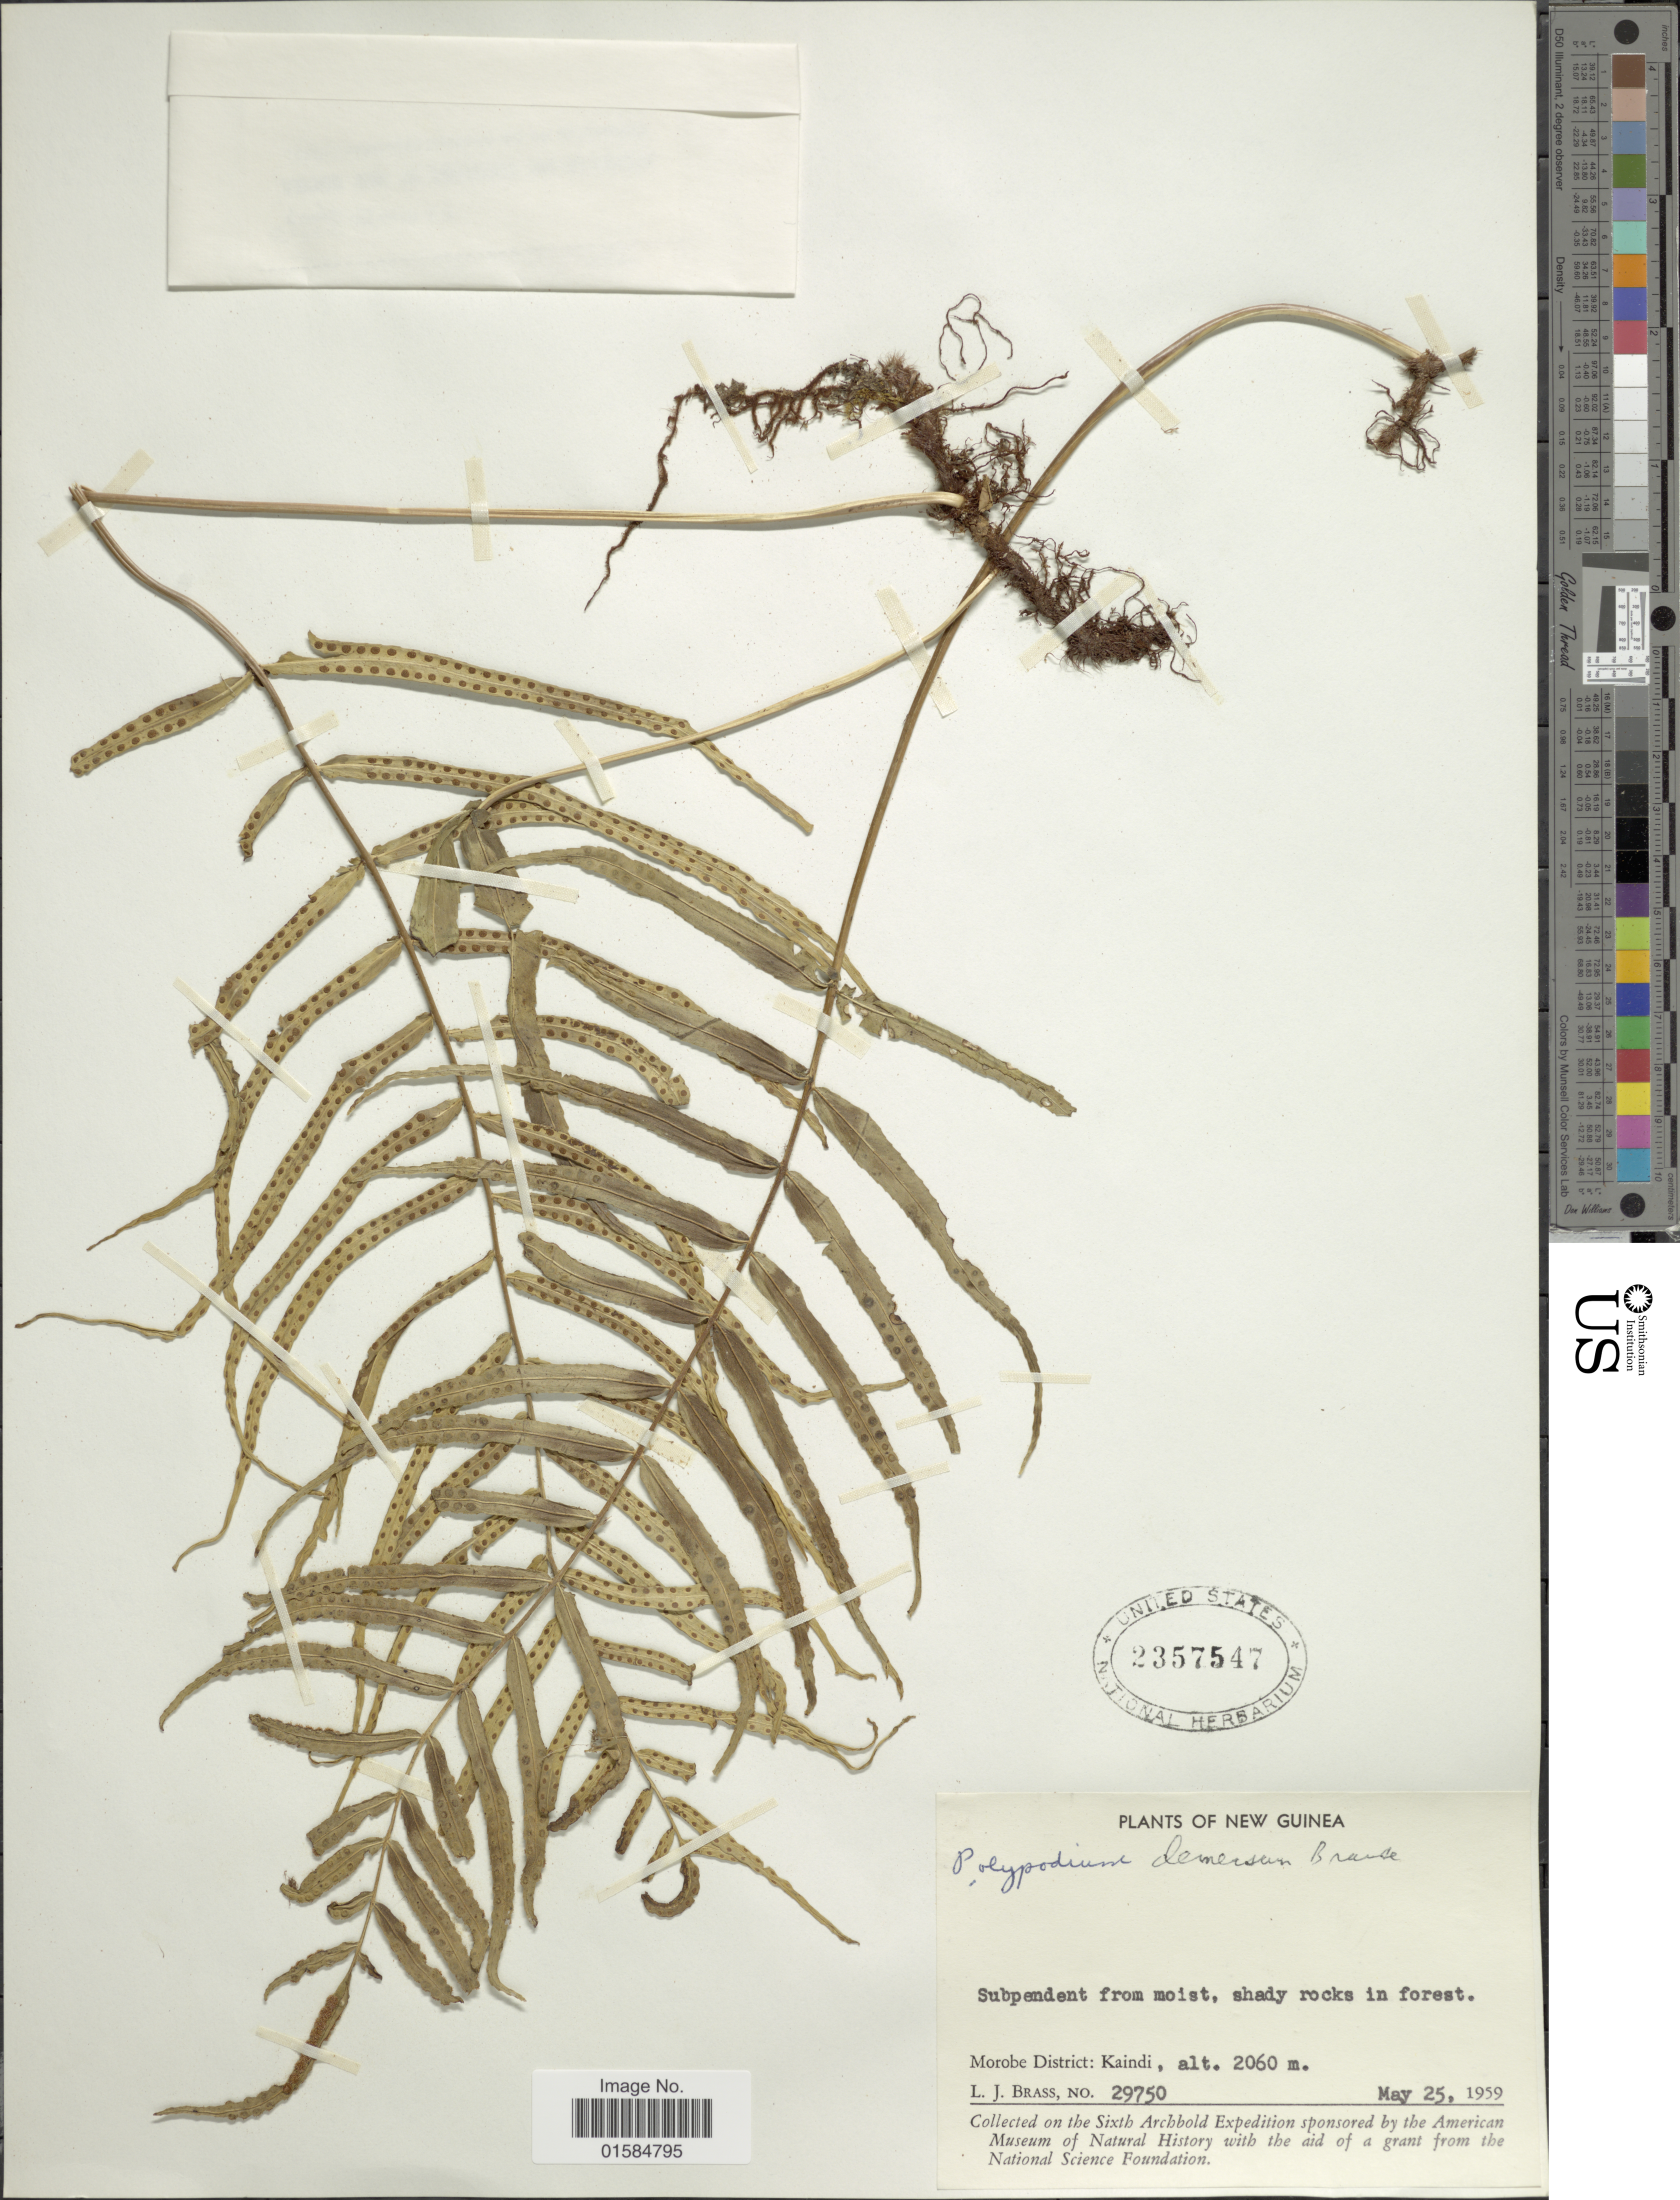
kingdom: Plantae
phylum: Tracheophyta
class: Polypodiopsida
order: Polypodiales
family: Polypodiaceae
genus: Goniophlebium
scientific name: Goniophlebium demersum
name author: (Brause) Rödl-Linder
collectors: L. J. Brass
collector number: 29750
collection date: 1959-05-25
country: Papua New Guinea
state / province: Morobe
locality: New Guinea, Morobe District: Kaindi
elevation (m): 2060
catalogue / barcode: US 2357547